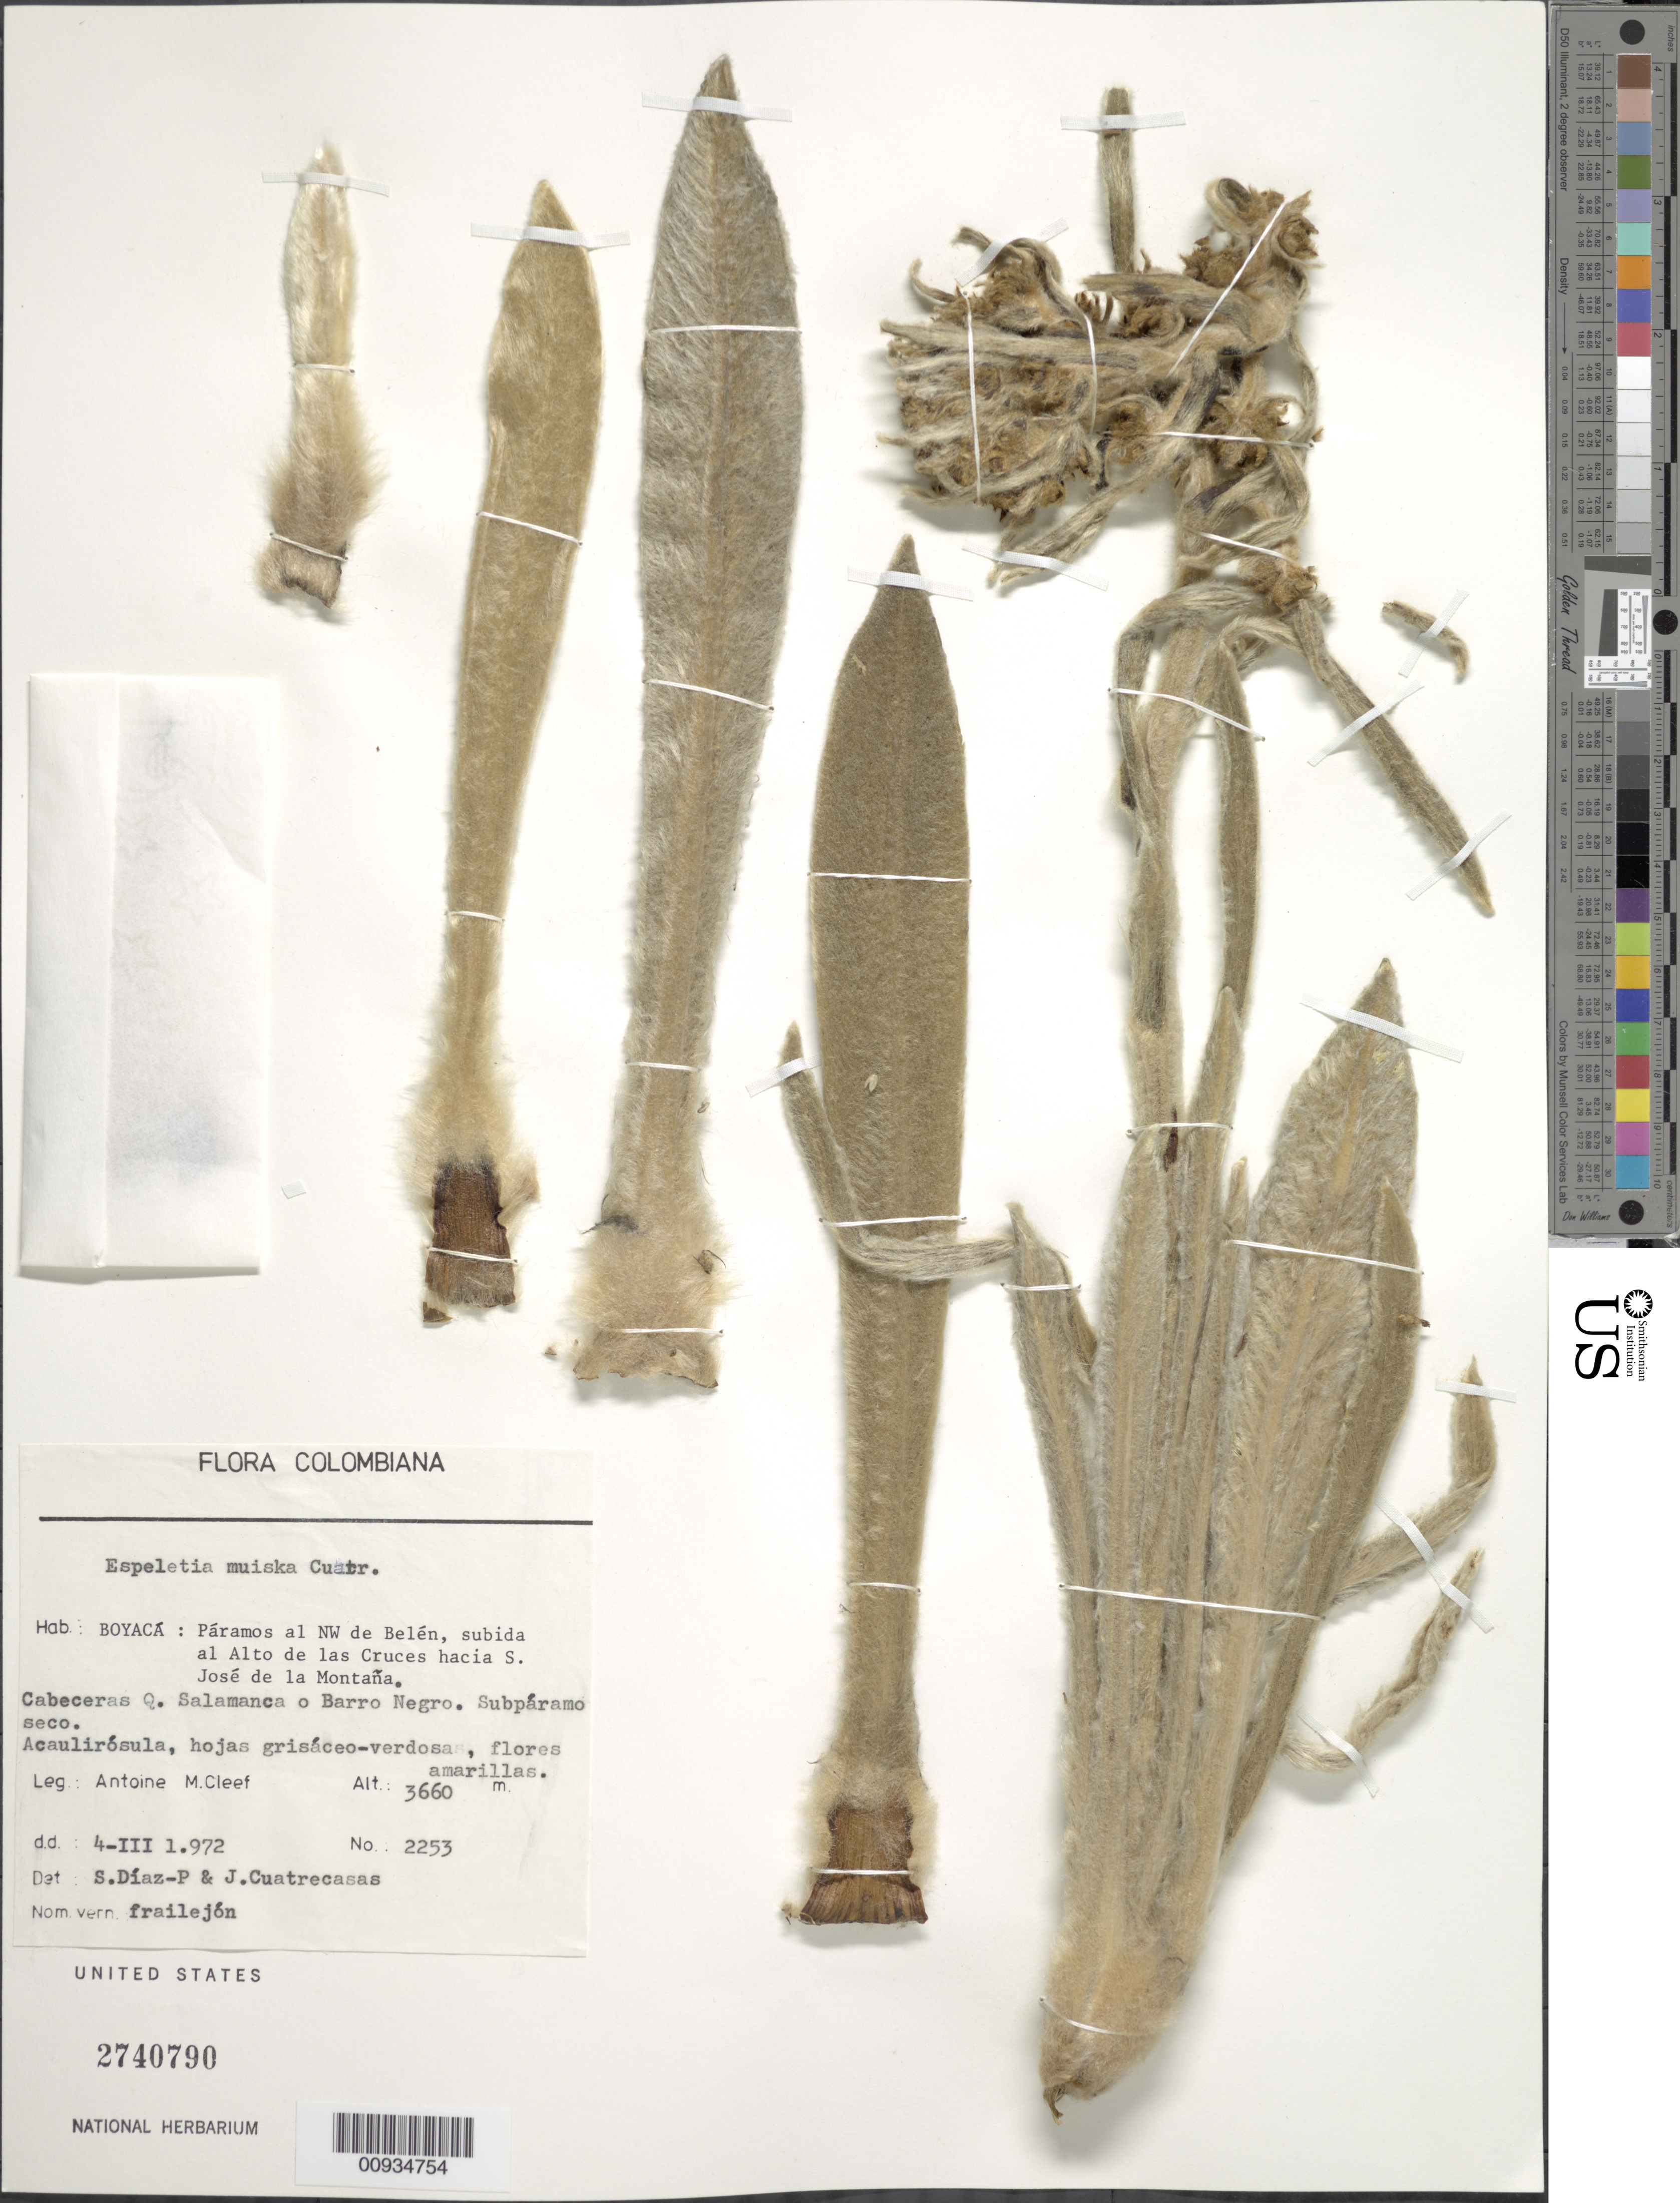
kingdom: Plantae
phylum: Tracheophyta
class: Magnoliopsida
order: Asterales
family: Asteraceae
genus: Espeletiopsis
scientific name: Espeletiopsis muiska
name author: (Cuatrec.) Cuatrec.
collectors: A. M. Cleef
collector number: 2253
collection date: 1972-03-04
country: Colombia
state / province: Boyacá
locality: Boyacá: Paramo al NW de Belen, subida al Alto de las Cruces hacia S. Jose de la Montana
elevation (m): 3660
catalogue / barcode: US 2740790